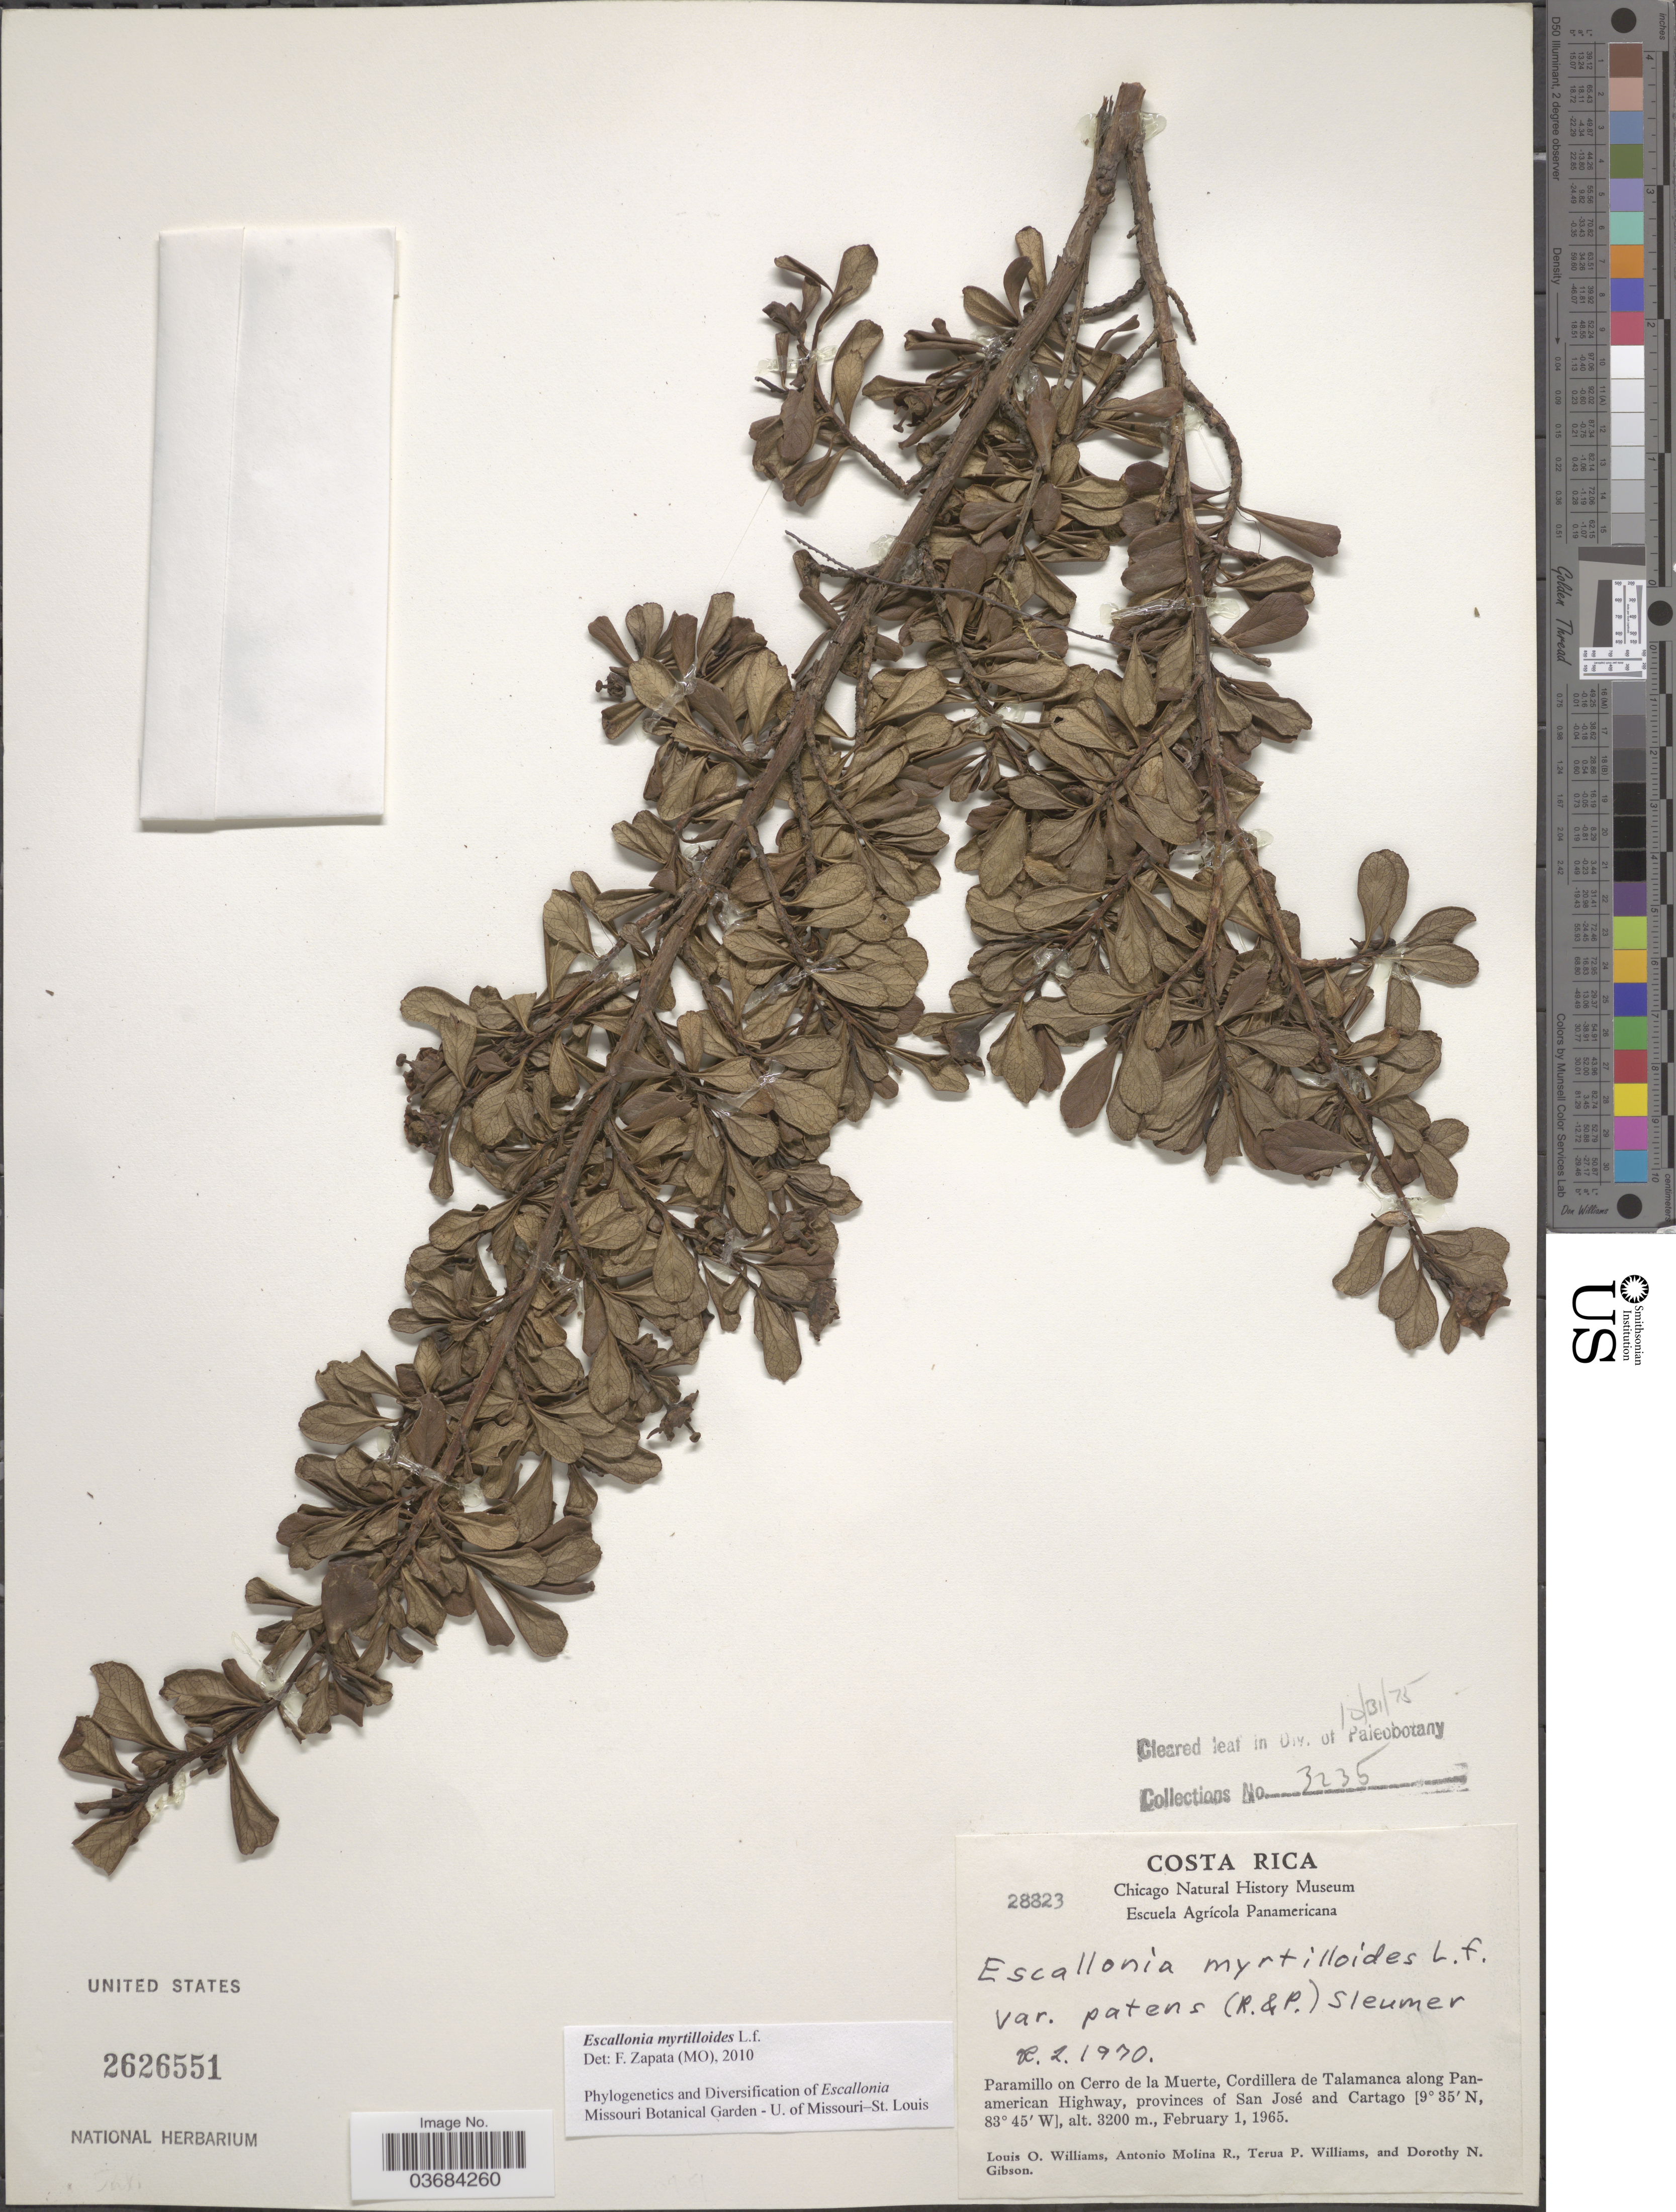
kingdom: Plantae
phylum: Tracheophyta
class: Magnoliopsida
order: Escalloniales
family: Escalloniaceae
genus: Escallonia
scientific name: Escallonia myrtilloides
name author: L. f.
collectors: L. O. Williams, A. Molina R., T. Williams & D. N. Gibson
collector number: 28823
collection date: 1965-02-01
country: Costa Rica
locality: Paramillo on Cerro de la Muerte, Cordillera de Talamanca along Pan-american Highway, provinces of San José and Cartago.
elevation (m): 3200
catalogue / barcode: US 2626551